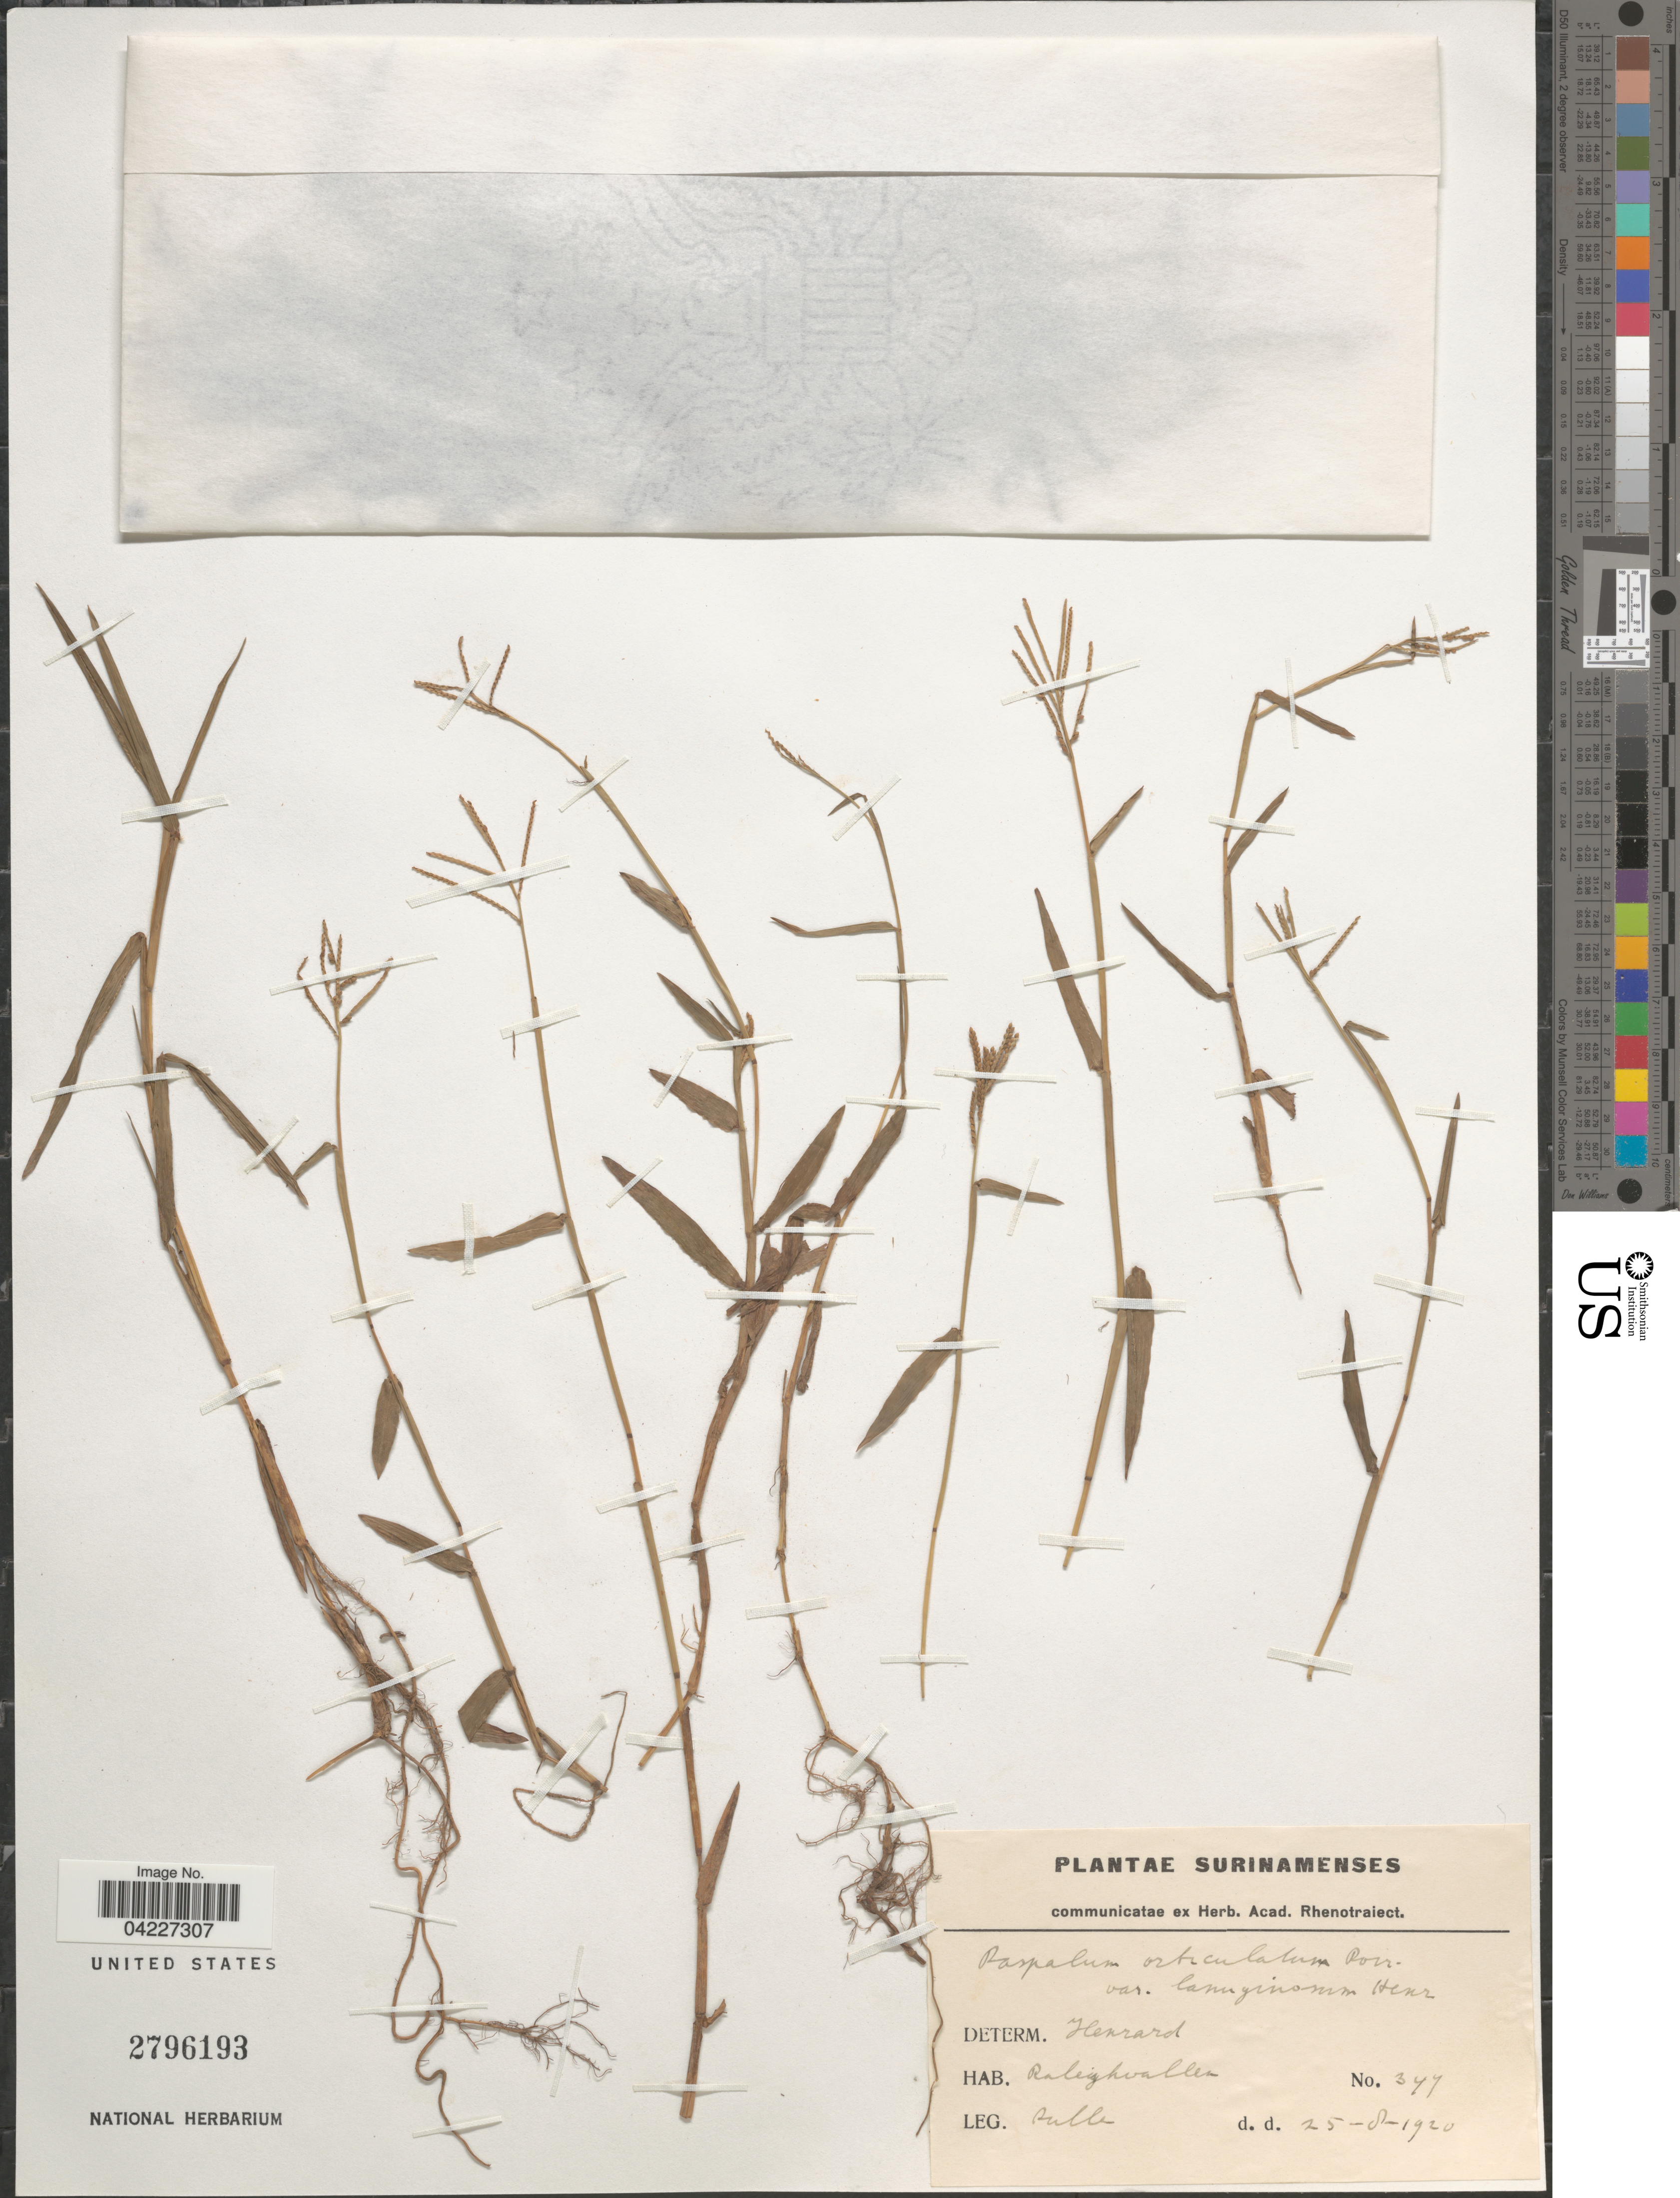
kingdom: Plantae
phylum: Tracheophyta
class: Liliopsida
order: Poales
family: Poaceae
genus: Paspalum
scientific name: Paspalum orbiculare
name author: G. Forst.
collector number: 377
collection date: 1920-08-25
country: Suriname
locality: Raleighvallen.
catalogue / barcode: US 2796193